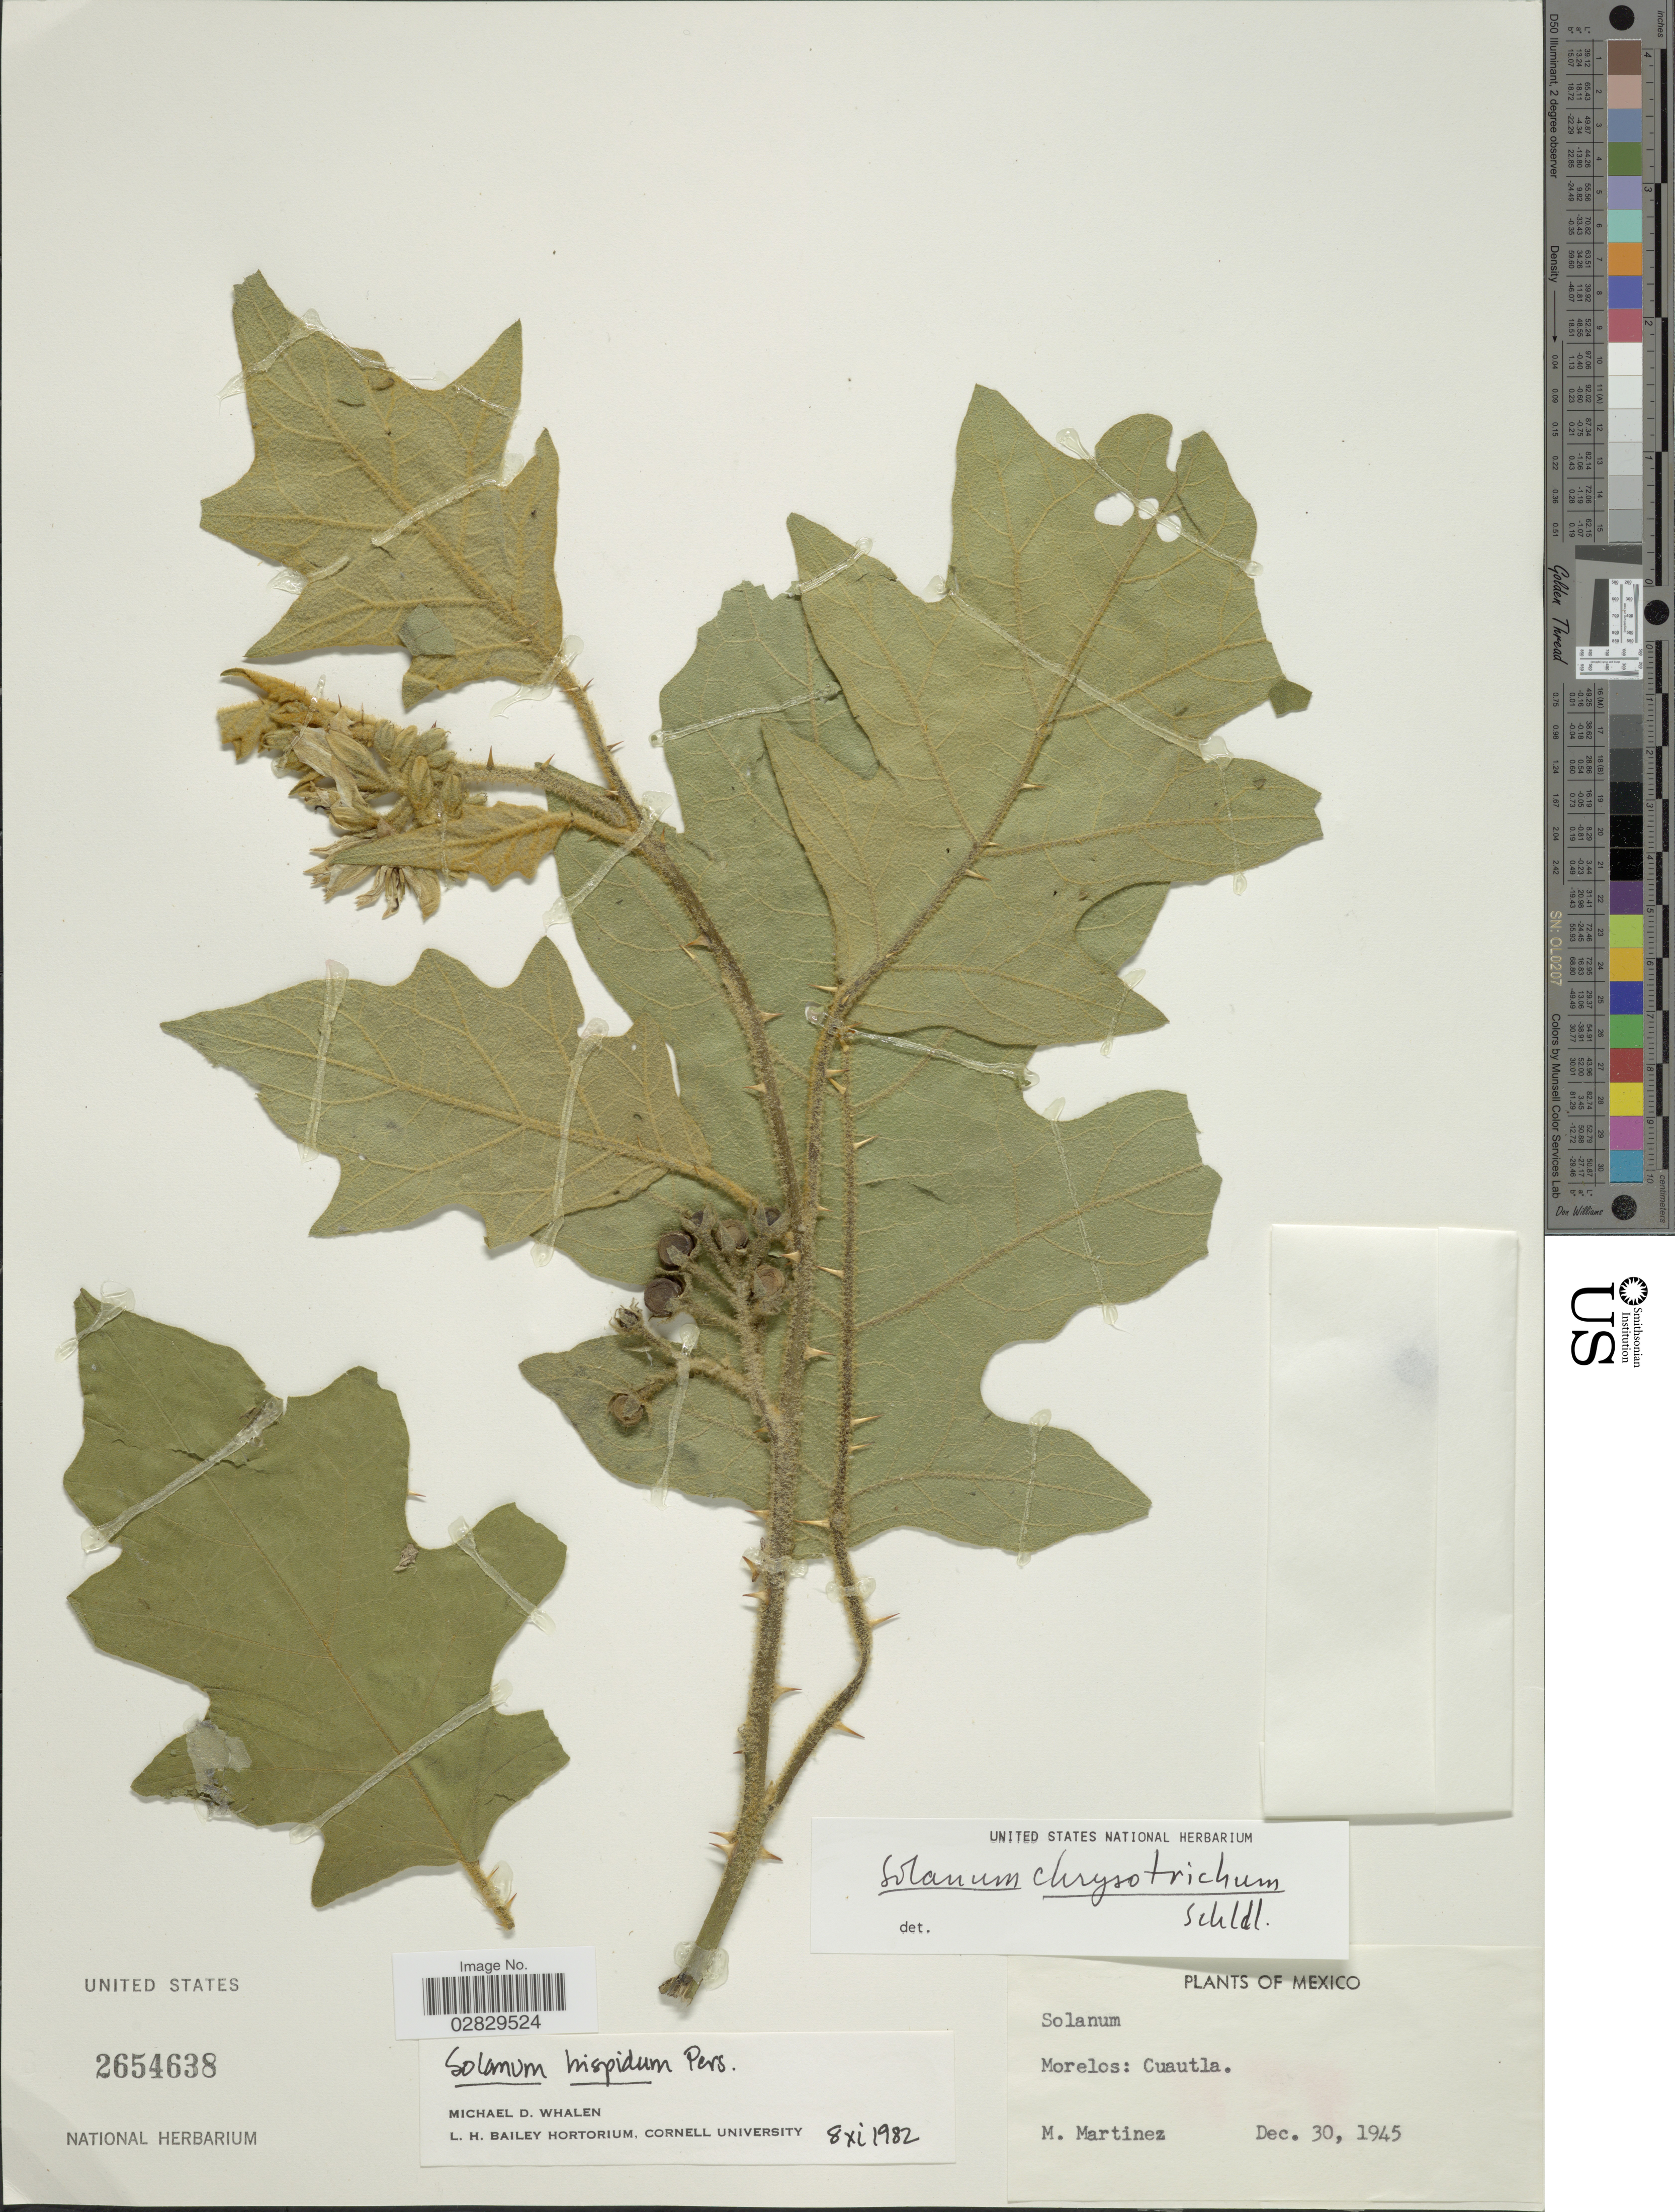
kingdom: Plantae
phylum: Tracheophyta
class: Magnoliopsida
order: Solanales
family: Solanaceae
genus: Solanum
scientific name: Solanum chrysotrichum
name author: Schltdl.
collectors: M. Martinez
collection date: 1945-12-30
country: Mexico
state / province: Morelos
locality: Cuautla.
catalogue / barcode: US 2654638